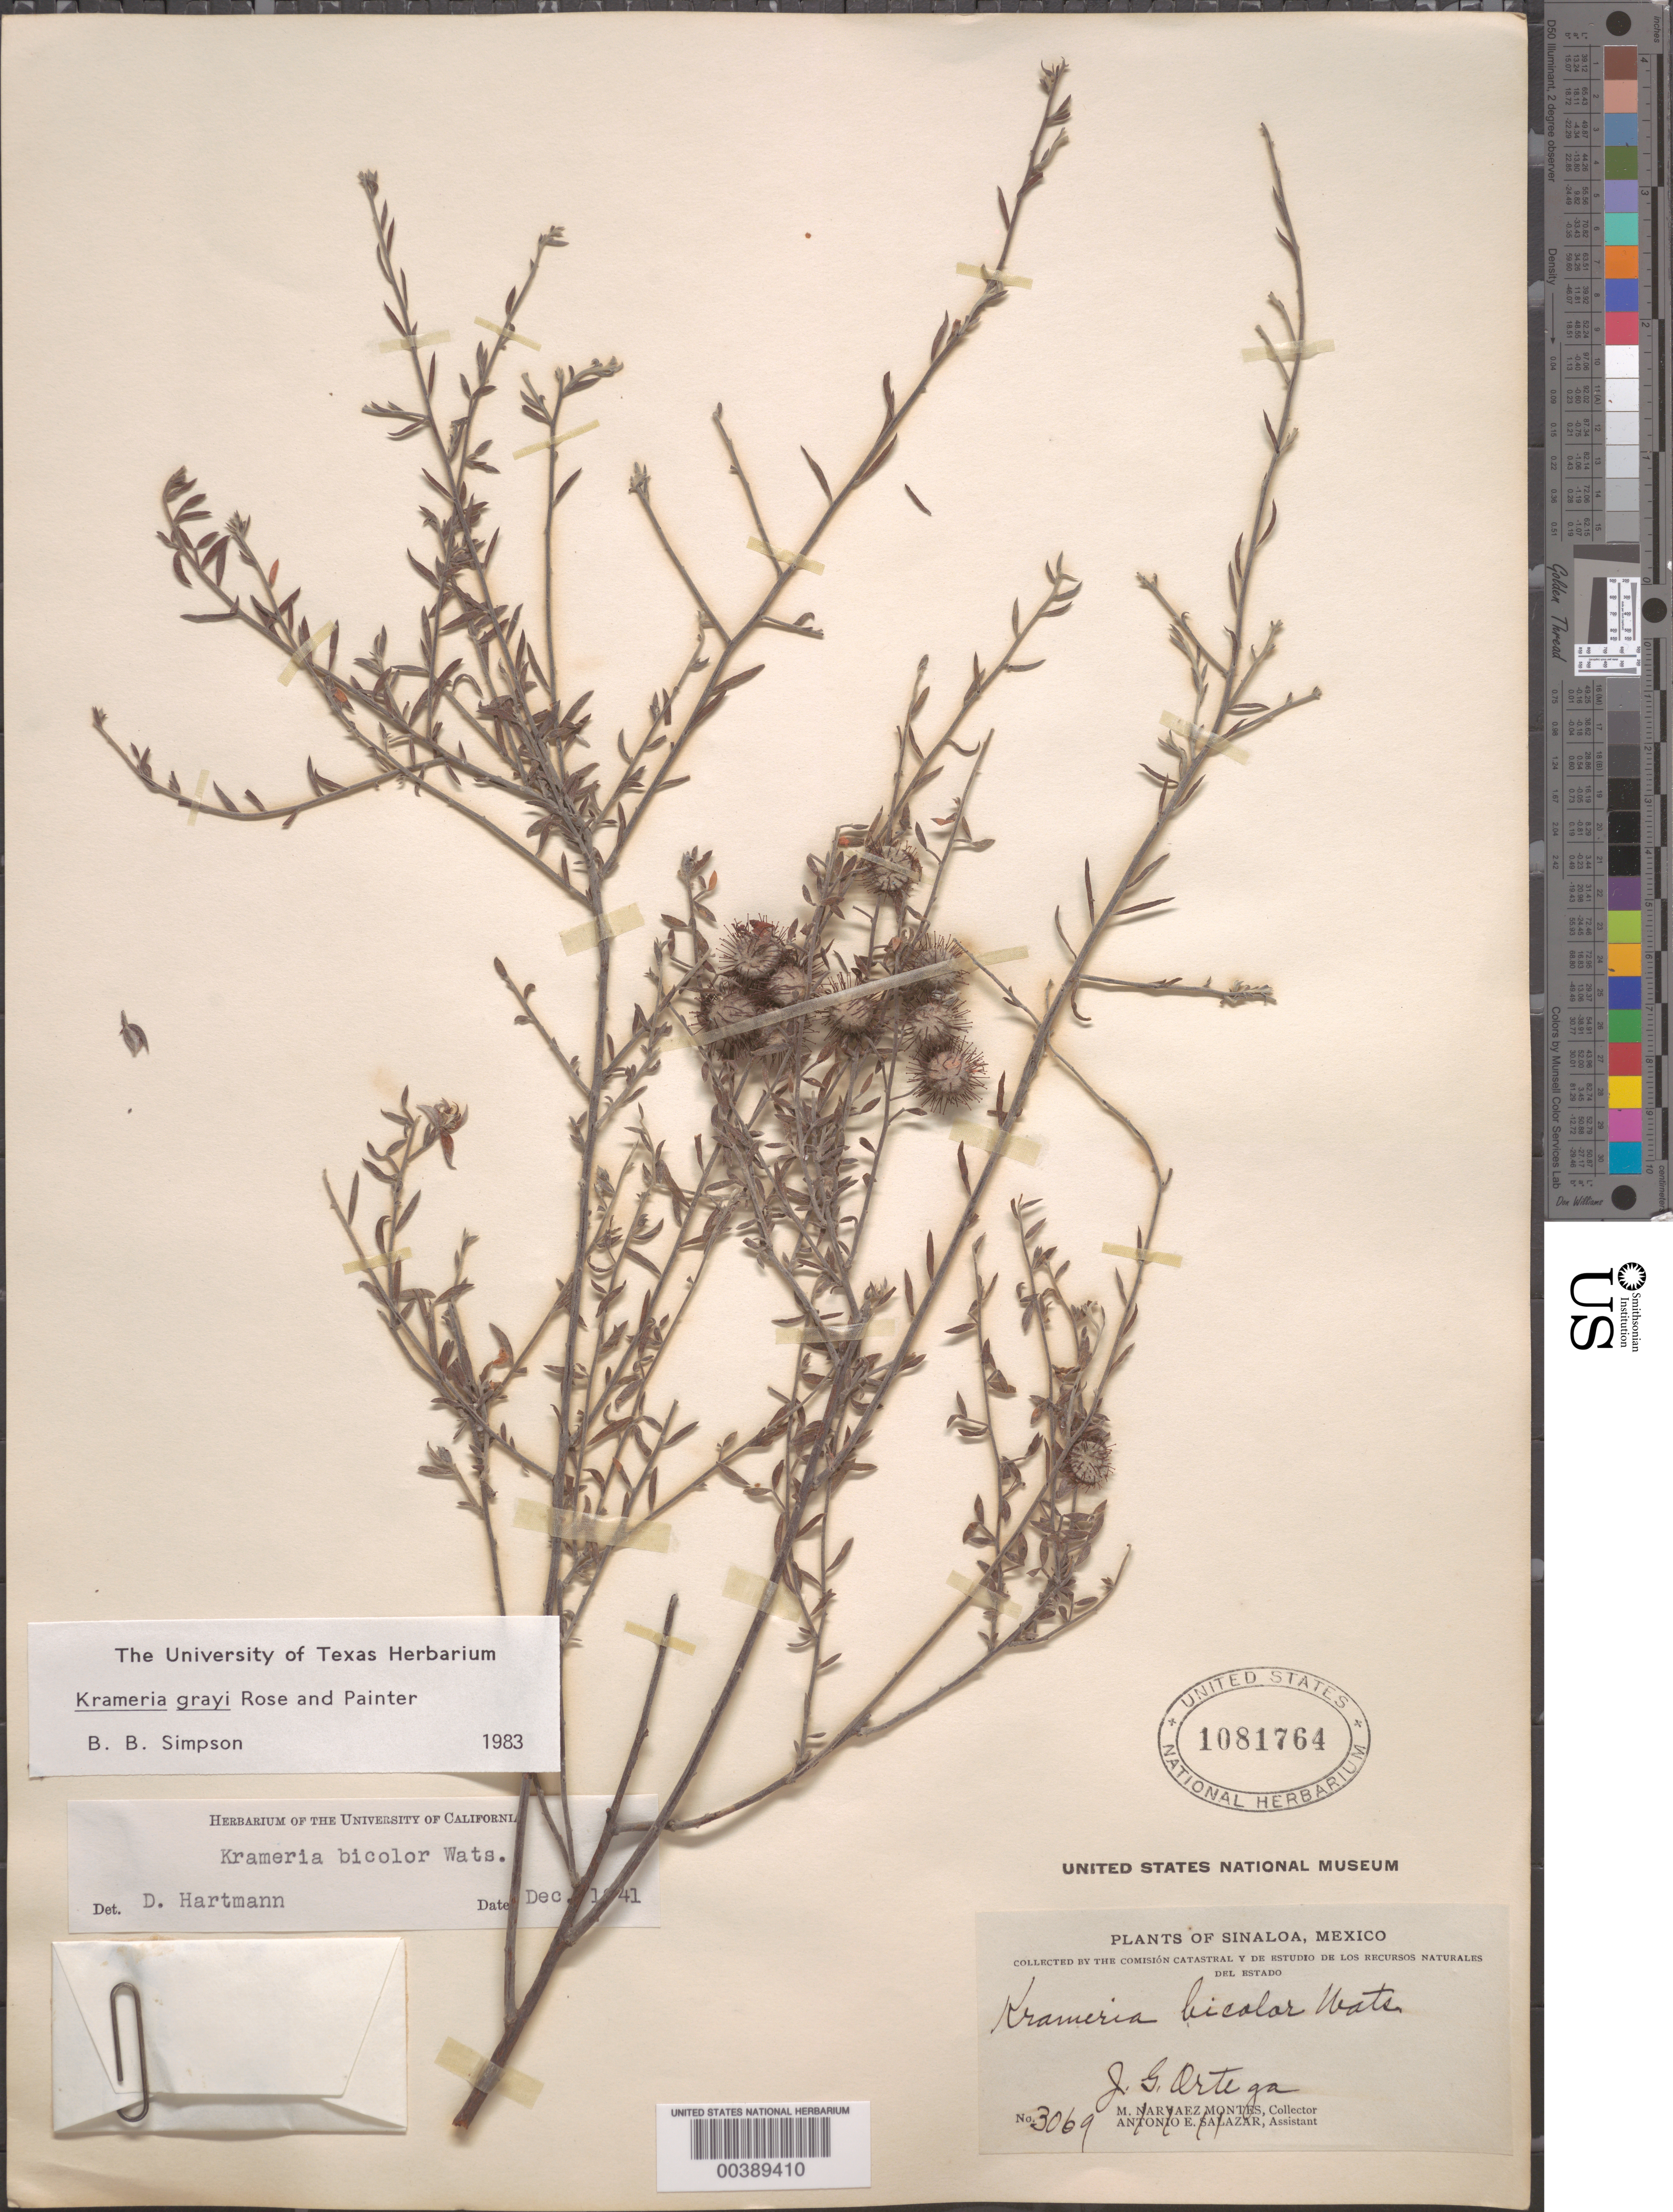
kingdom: Plantae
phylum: Tracheophyta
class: Magnoliopsida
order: Zygophyllales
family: Krameriaceae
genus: Krameria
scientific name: Krameria grayi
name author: Rose & J.H. Painter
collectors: J. Ortega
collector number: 3069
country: Mexico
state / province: Sinaloa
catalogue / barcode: US 1081764